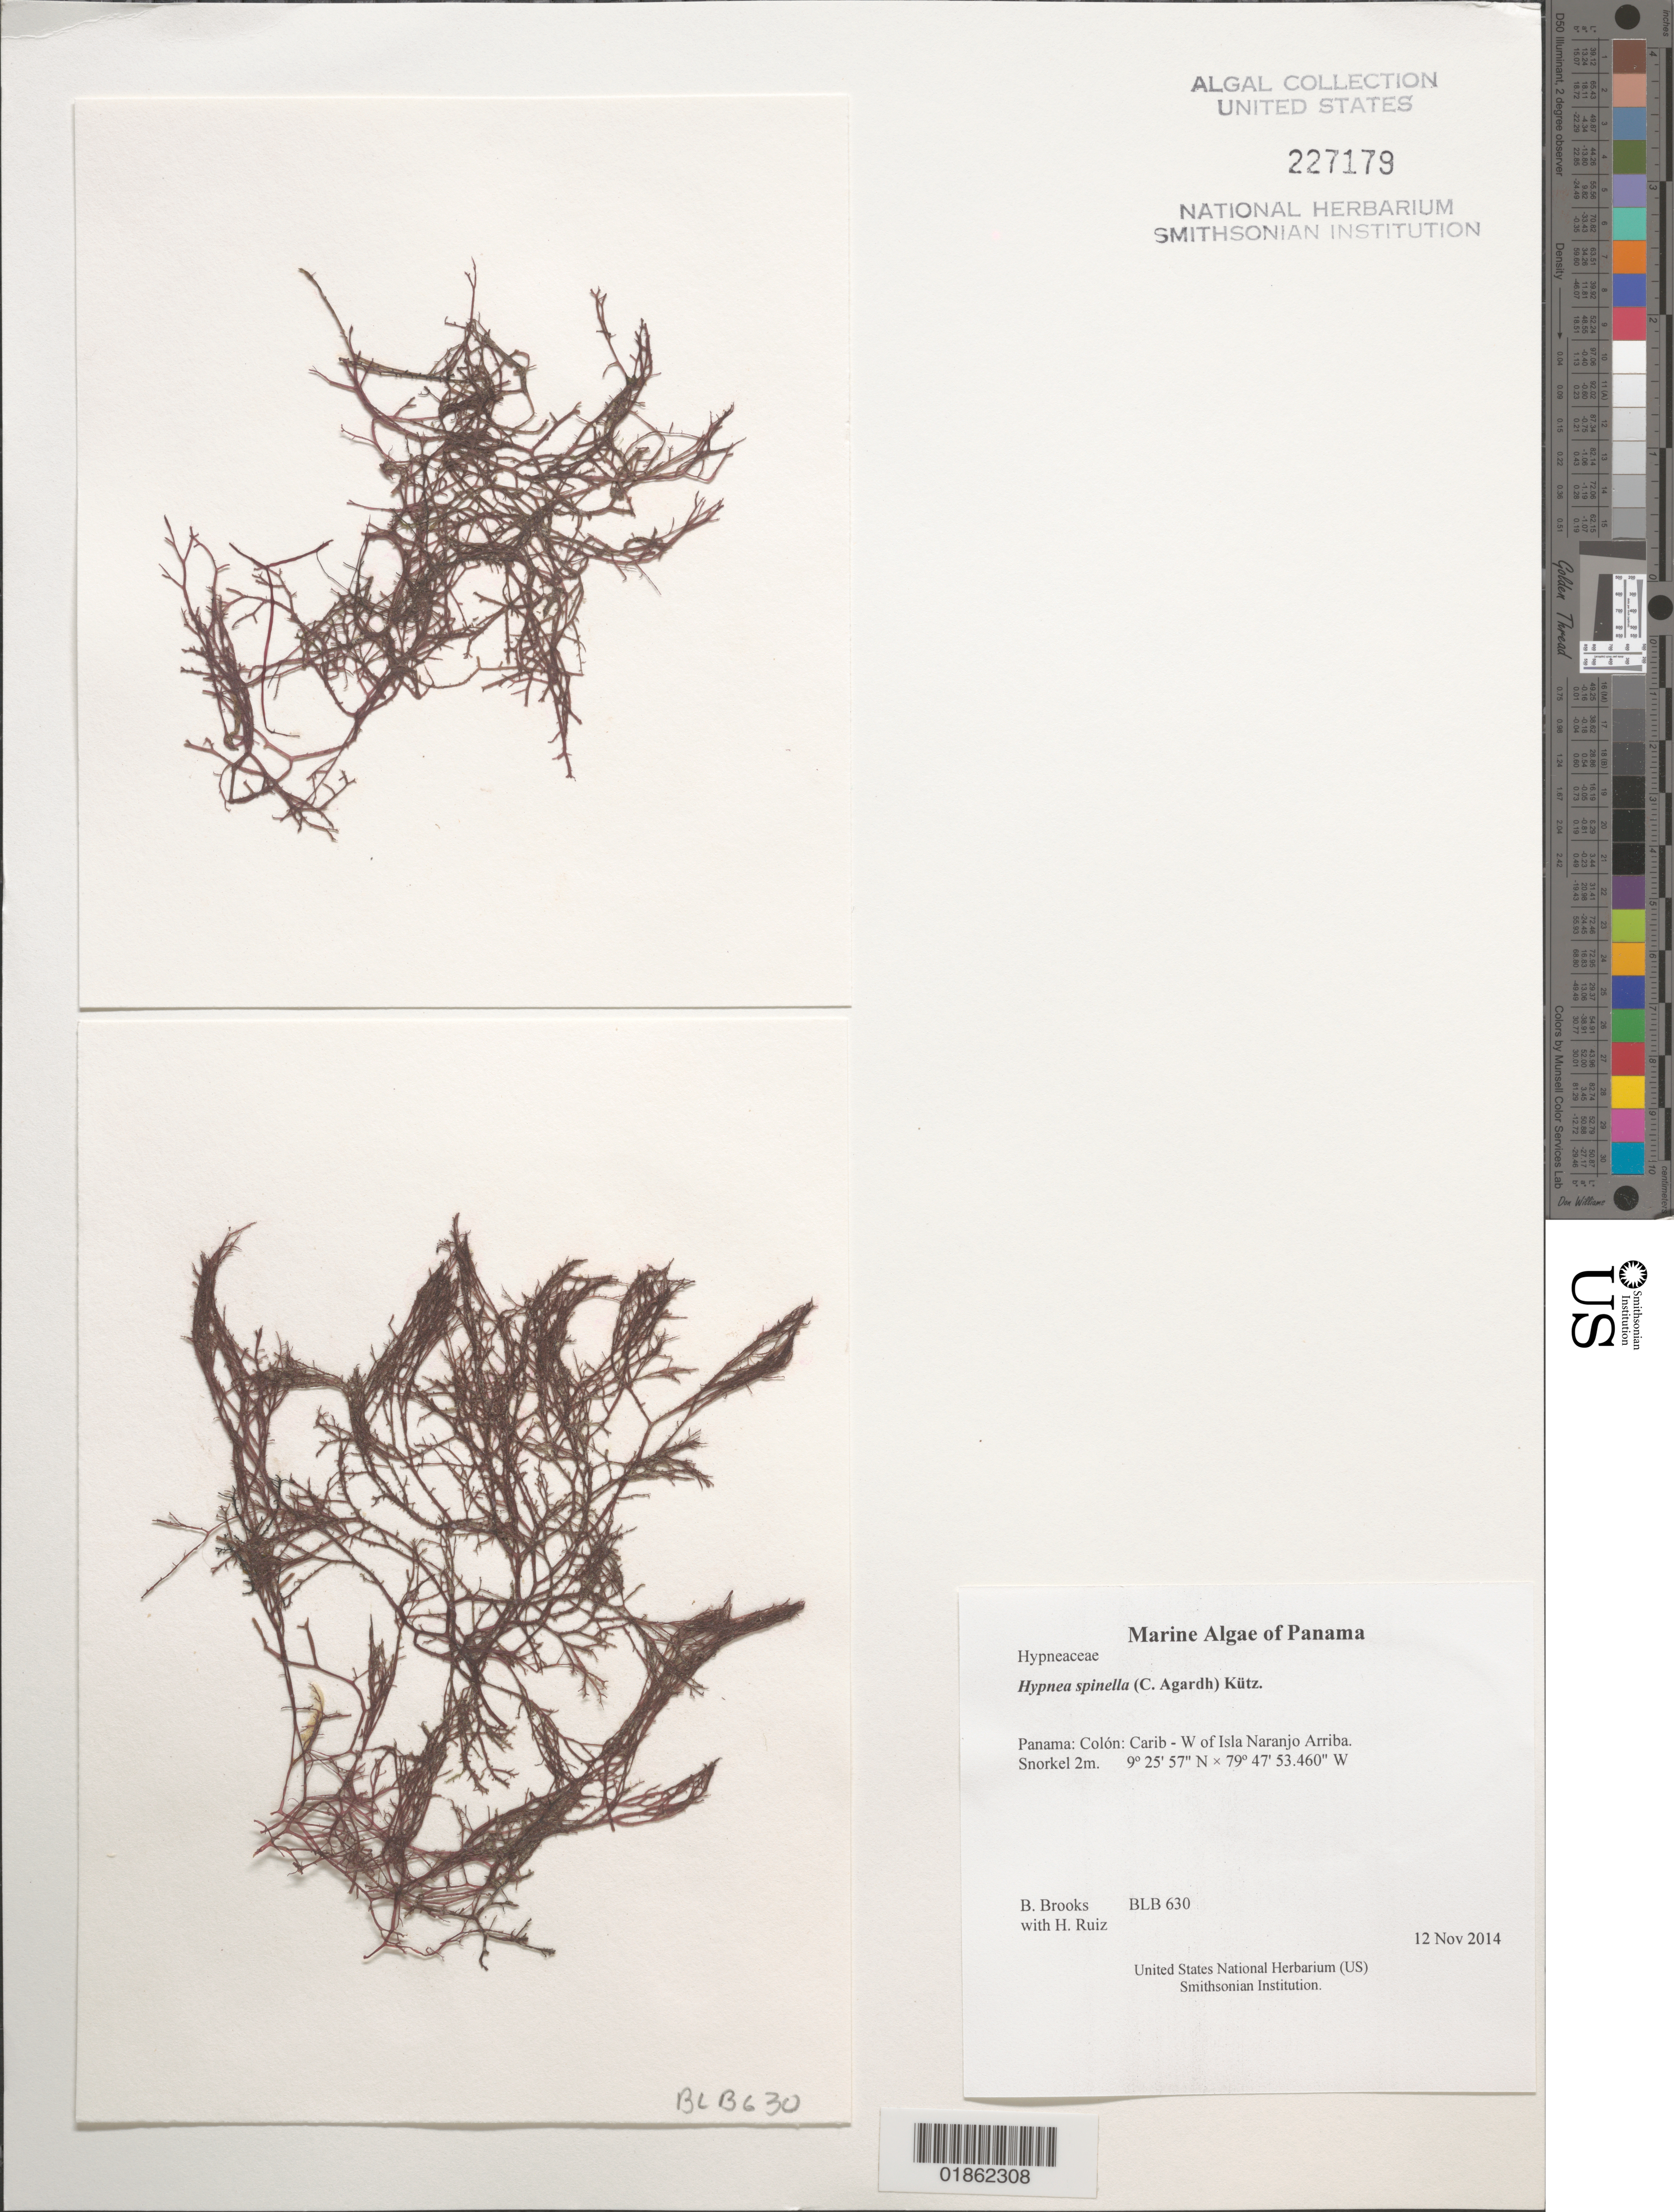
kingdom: Plantae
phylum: Rhodophyta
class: Florideophyceae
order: Gigartinales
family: Cystocloniaceae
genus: Hypnea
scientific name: Hypnea spinella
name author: (C. Agardh) Kütz.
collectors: B. Brooks & H. Ruiz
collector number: BLB 630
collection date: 2014-11-12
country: Panama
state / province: Colón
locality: Carib - W of Isla Naranjo Arriba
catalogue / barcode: US 227179